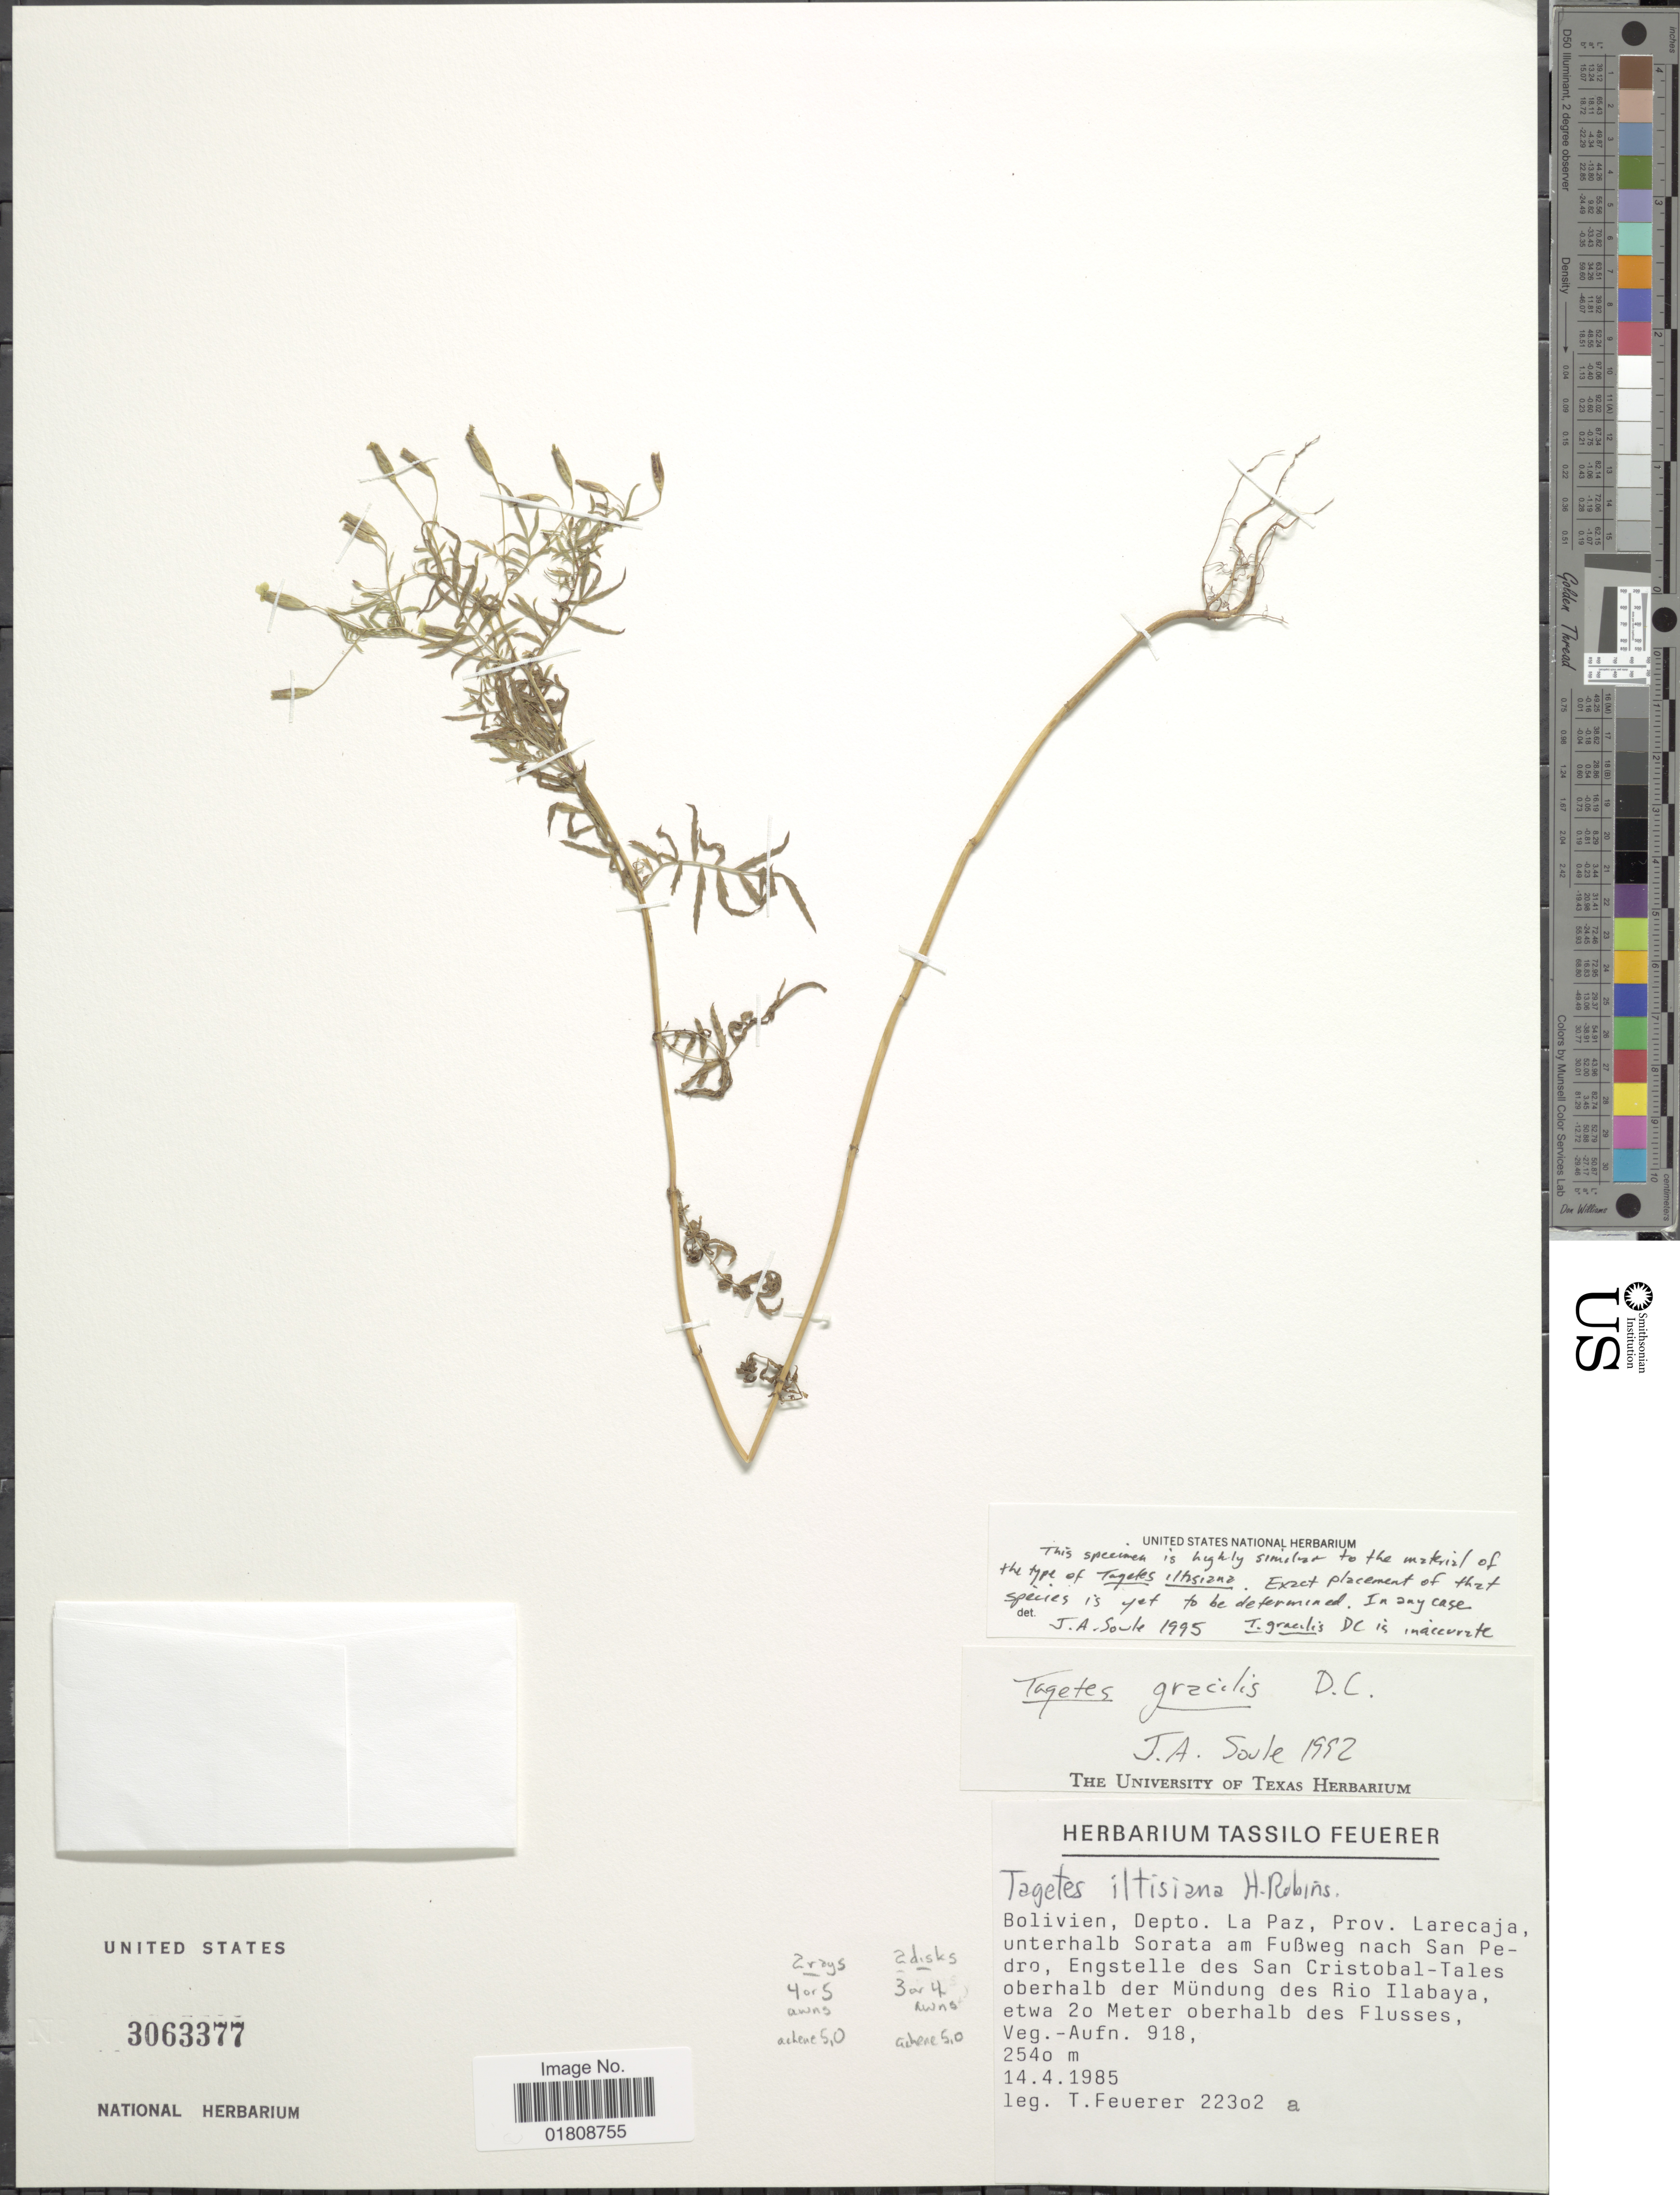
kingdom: Plantae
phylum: Tracheophyta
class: Magnoliopsida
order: Asterales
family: Asteraceae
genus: Tagetes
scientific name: Tagetes iltisiana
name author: H. Rob.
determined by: Schiavinato, Dario J.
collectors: T. Feuerer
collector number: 22302a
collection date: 1985-04-14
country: Bolivia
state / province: La Paz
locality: Prov. Larecaja, unterhalb Sorata am Fubweg nach San Pedro, Engstelle des San Cristobal-Tales oberhalb de Mundung des Rio Ilabaya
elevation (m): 1540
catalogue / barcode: US 3063377